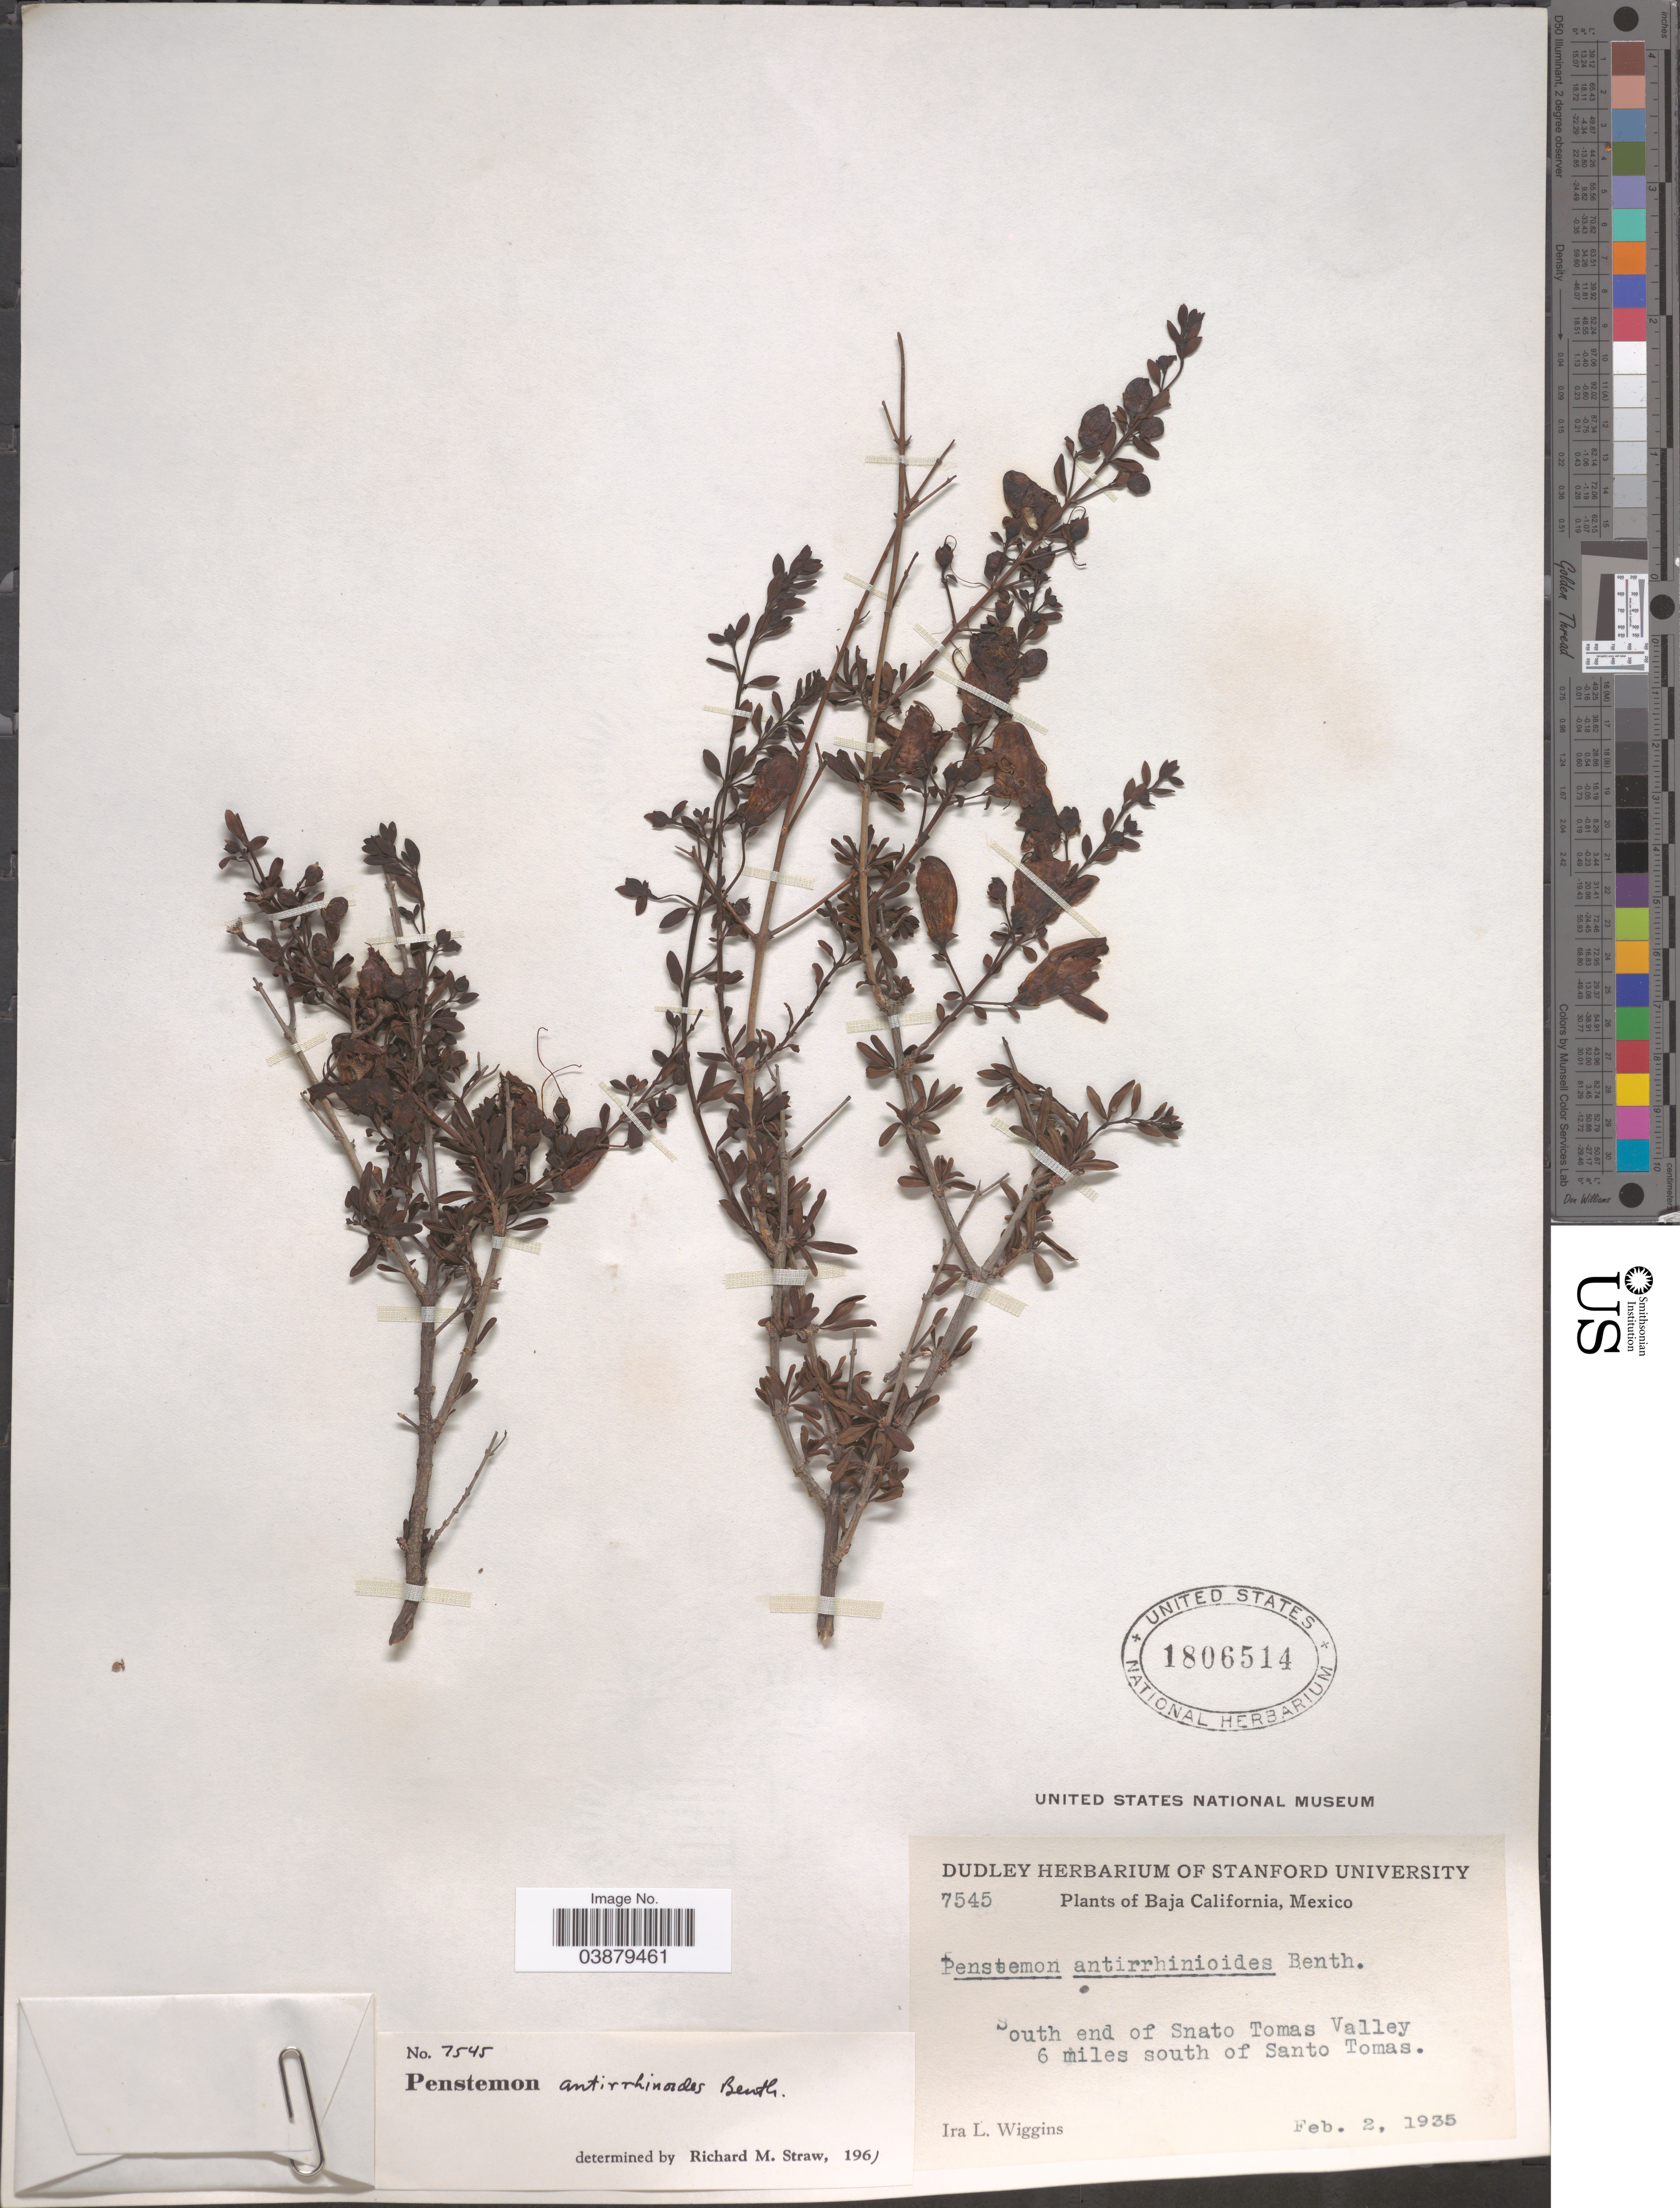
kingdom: Plantae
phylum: Tracheophyta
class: Magnoliopsida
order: Lamiales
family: Plantaginaceae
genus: Penstemon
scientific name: Penstemon antirrhinoides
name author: Benth.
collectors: I. L. Wiggins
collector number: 7545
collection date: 1935-02-02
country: Mexico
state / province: Baja California Norte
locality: South end of Snato Tomas Valley. 6 miles south of Santo Tomas.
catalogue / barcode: US 1806514